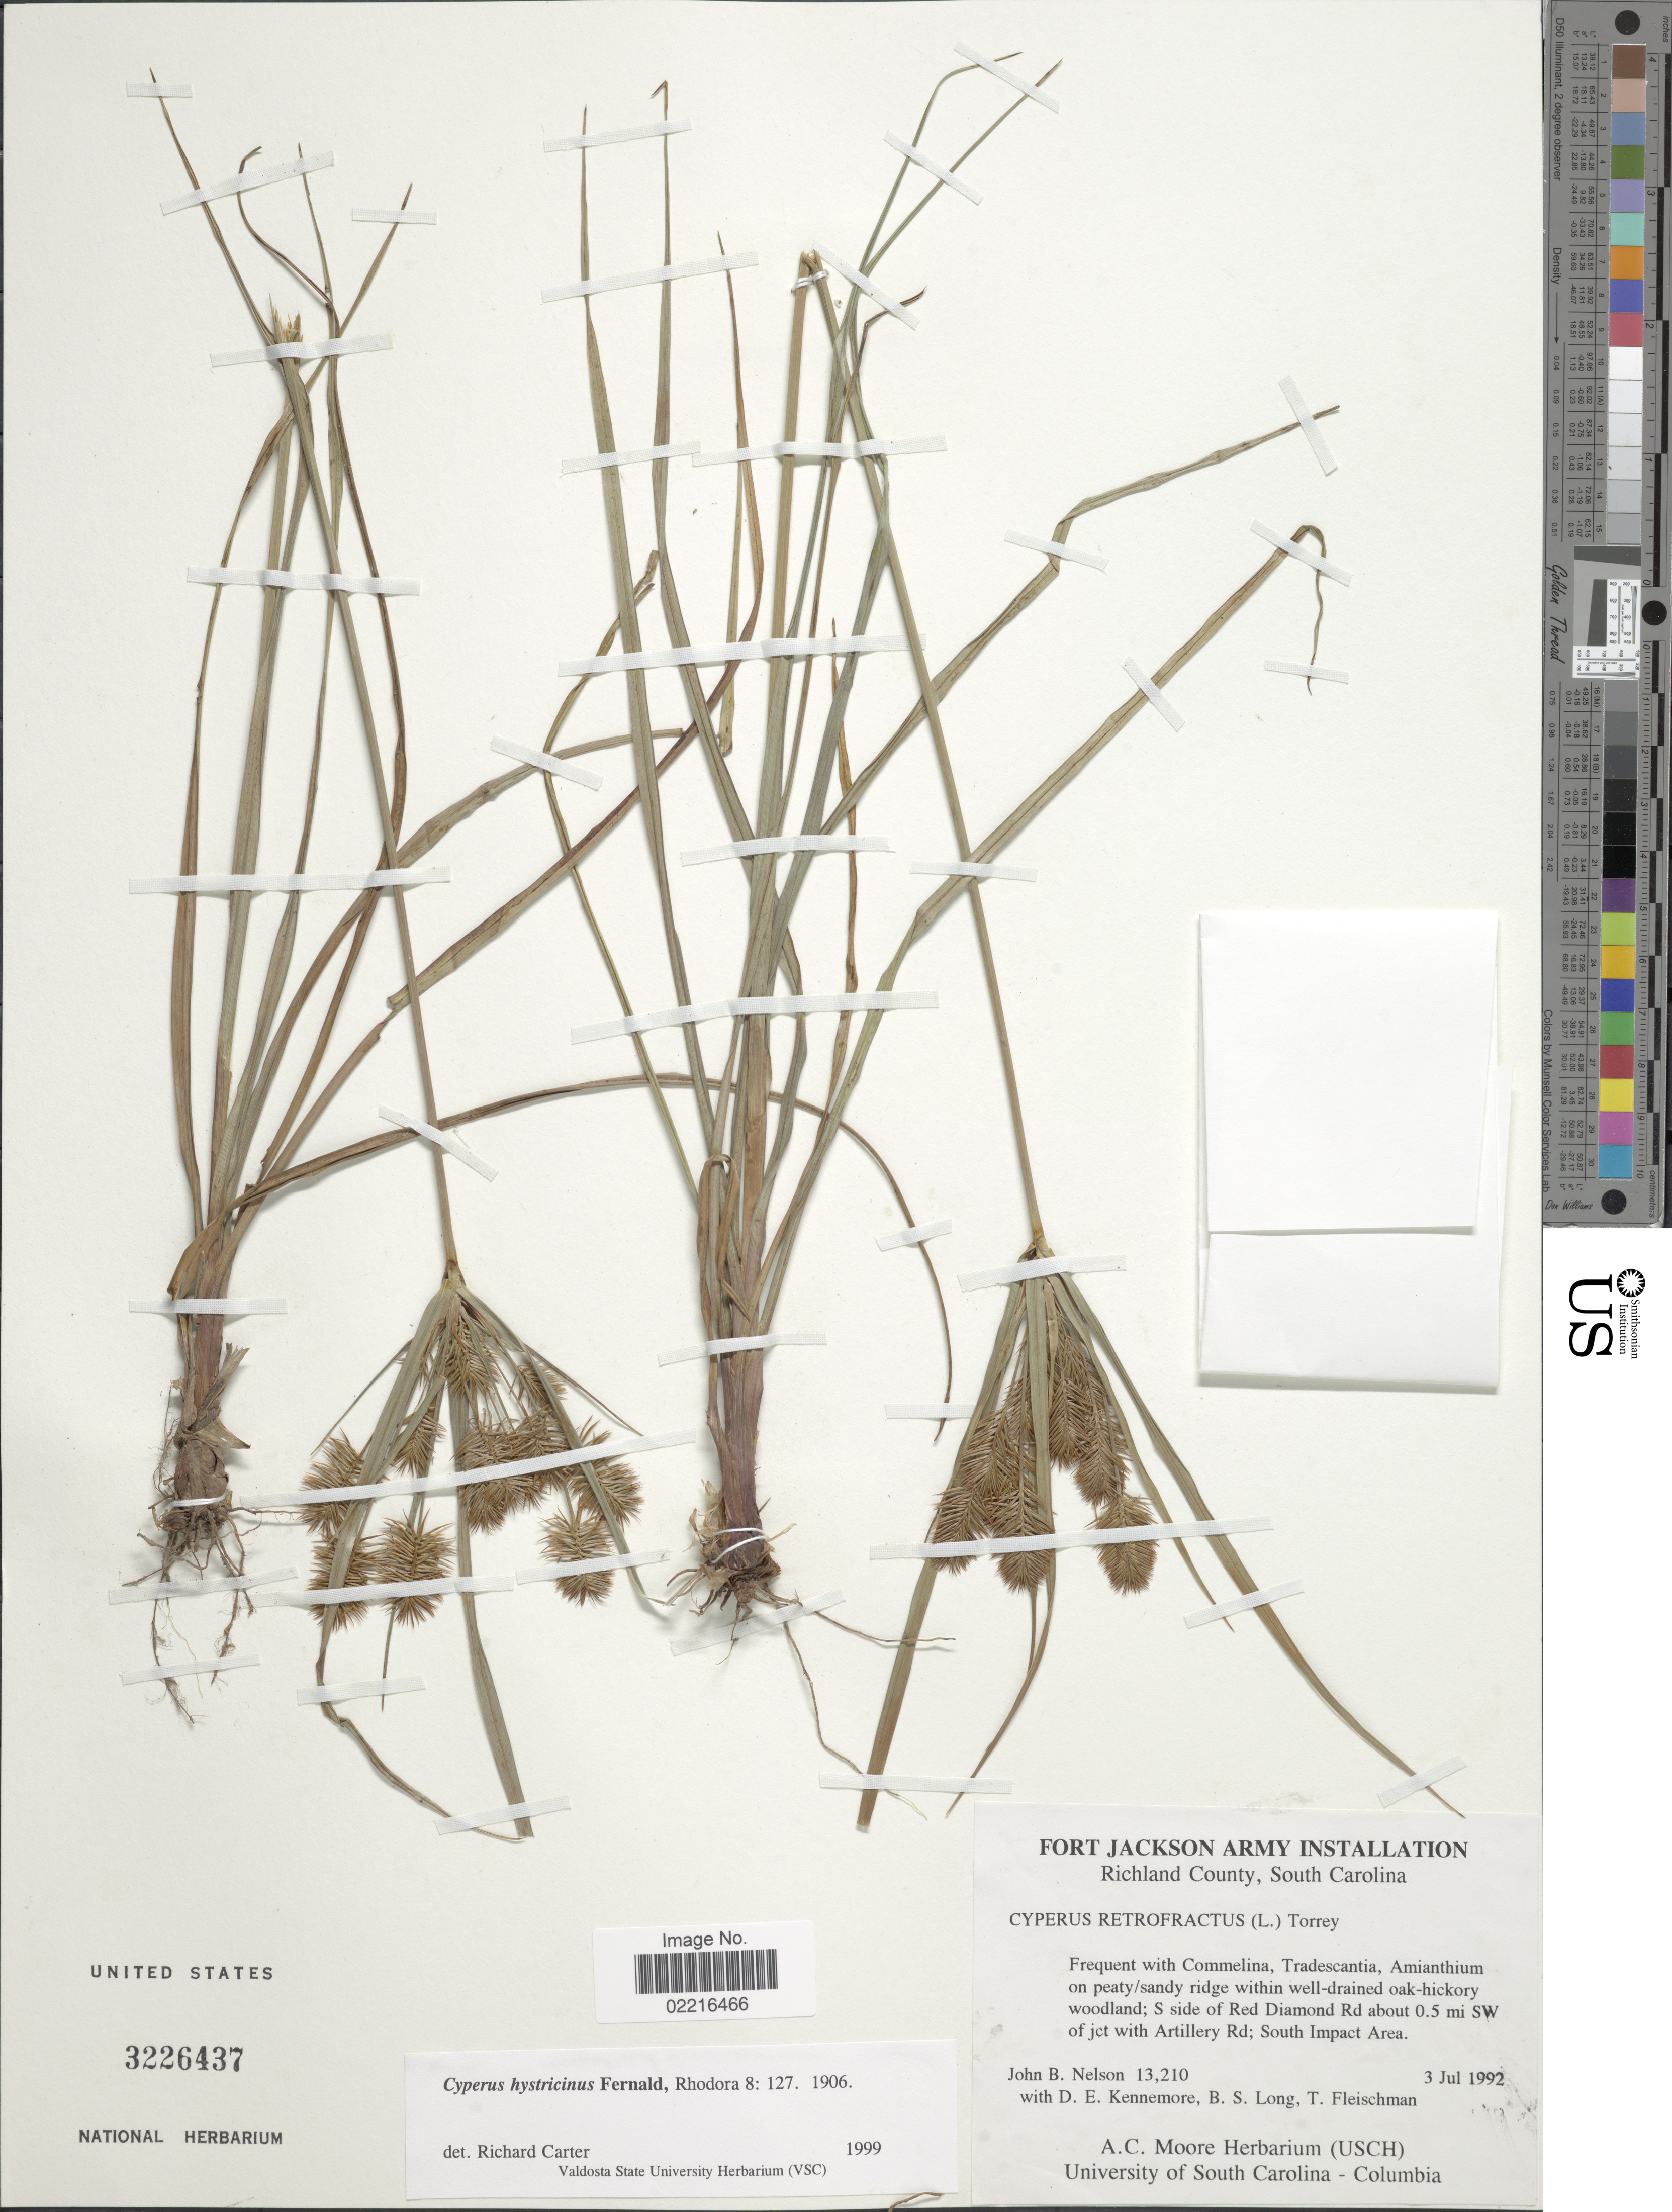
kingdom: Plantae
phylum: Tracheophyta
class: Liliopsida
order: Poales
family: Cyperaceae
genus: Cyperus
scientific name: Cyperus hystricinus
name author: Fernald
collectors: J. Nelson, D. Kennemore, B. Long & T. Fleischman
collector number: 13210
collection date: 1992-07-03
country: United States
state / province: South Carolina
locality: Richland County, S side of Red Diamond Rd about 0.5 mi SW of jct with Artillery Rd, South Impact Area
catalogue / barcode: US 3226437